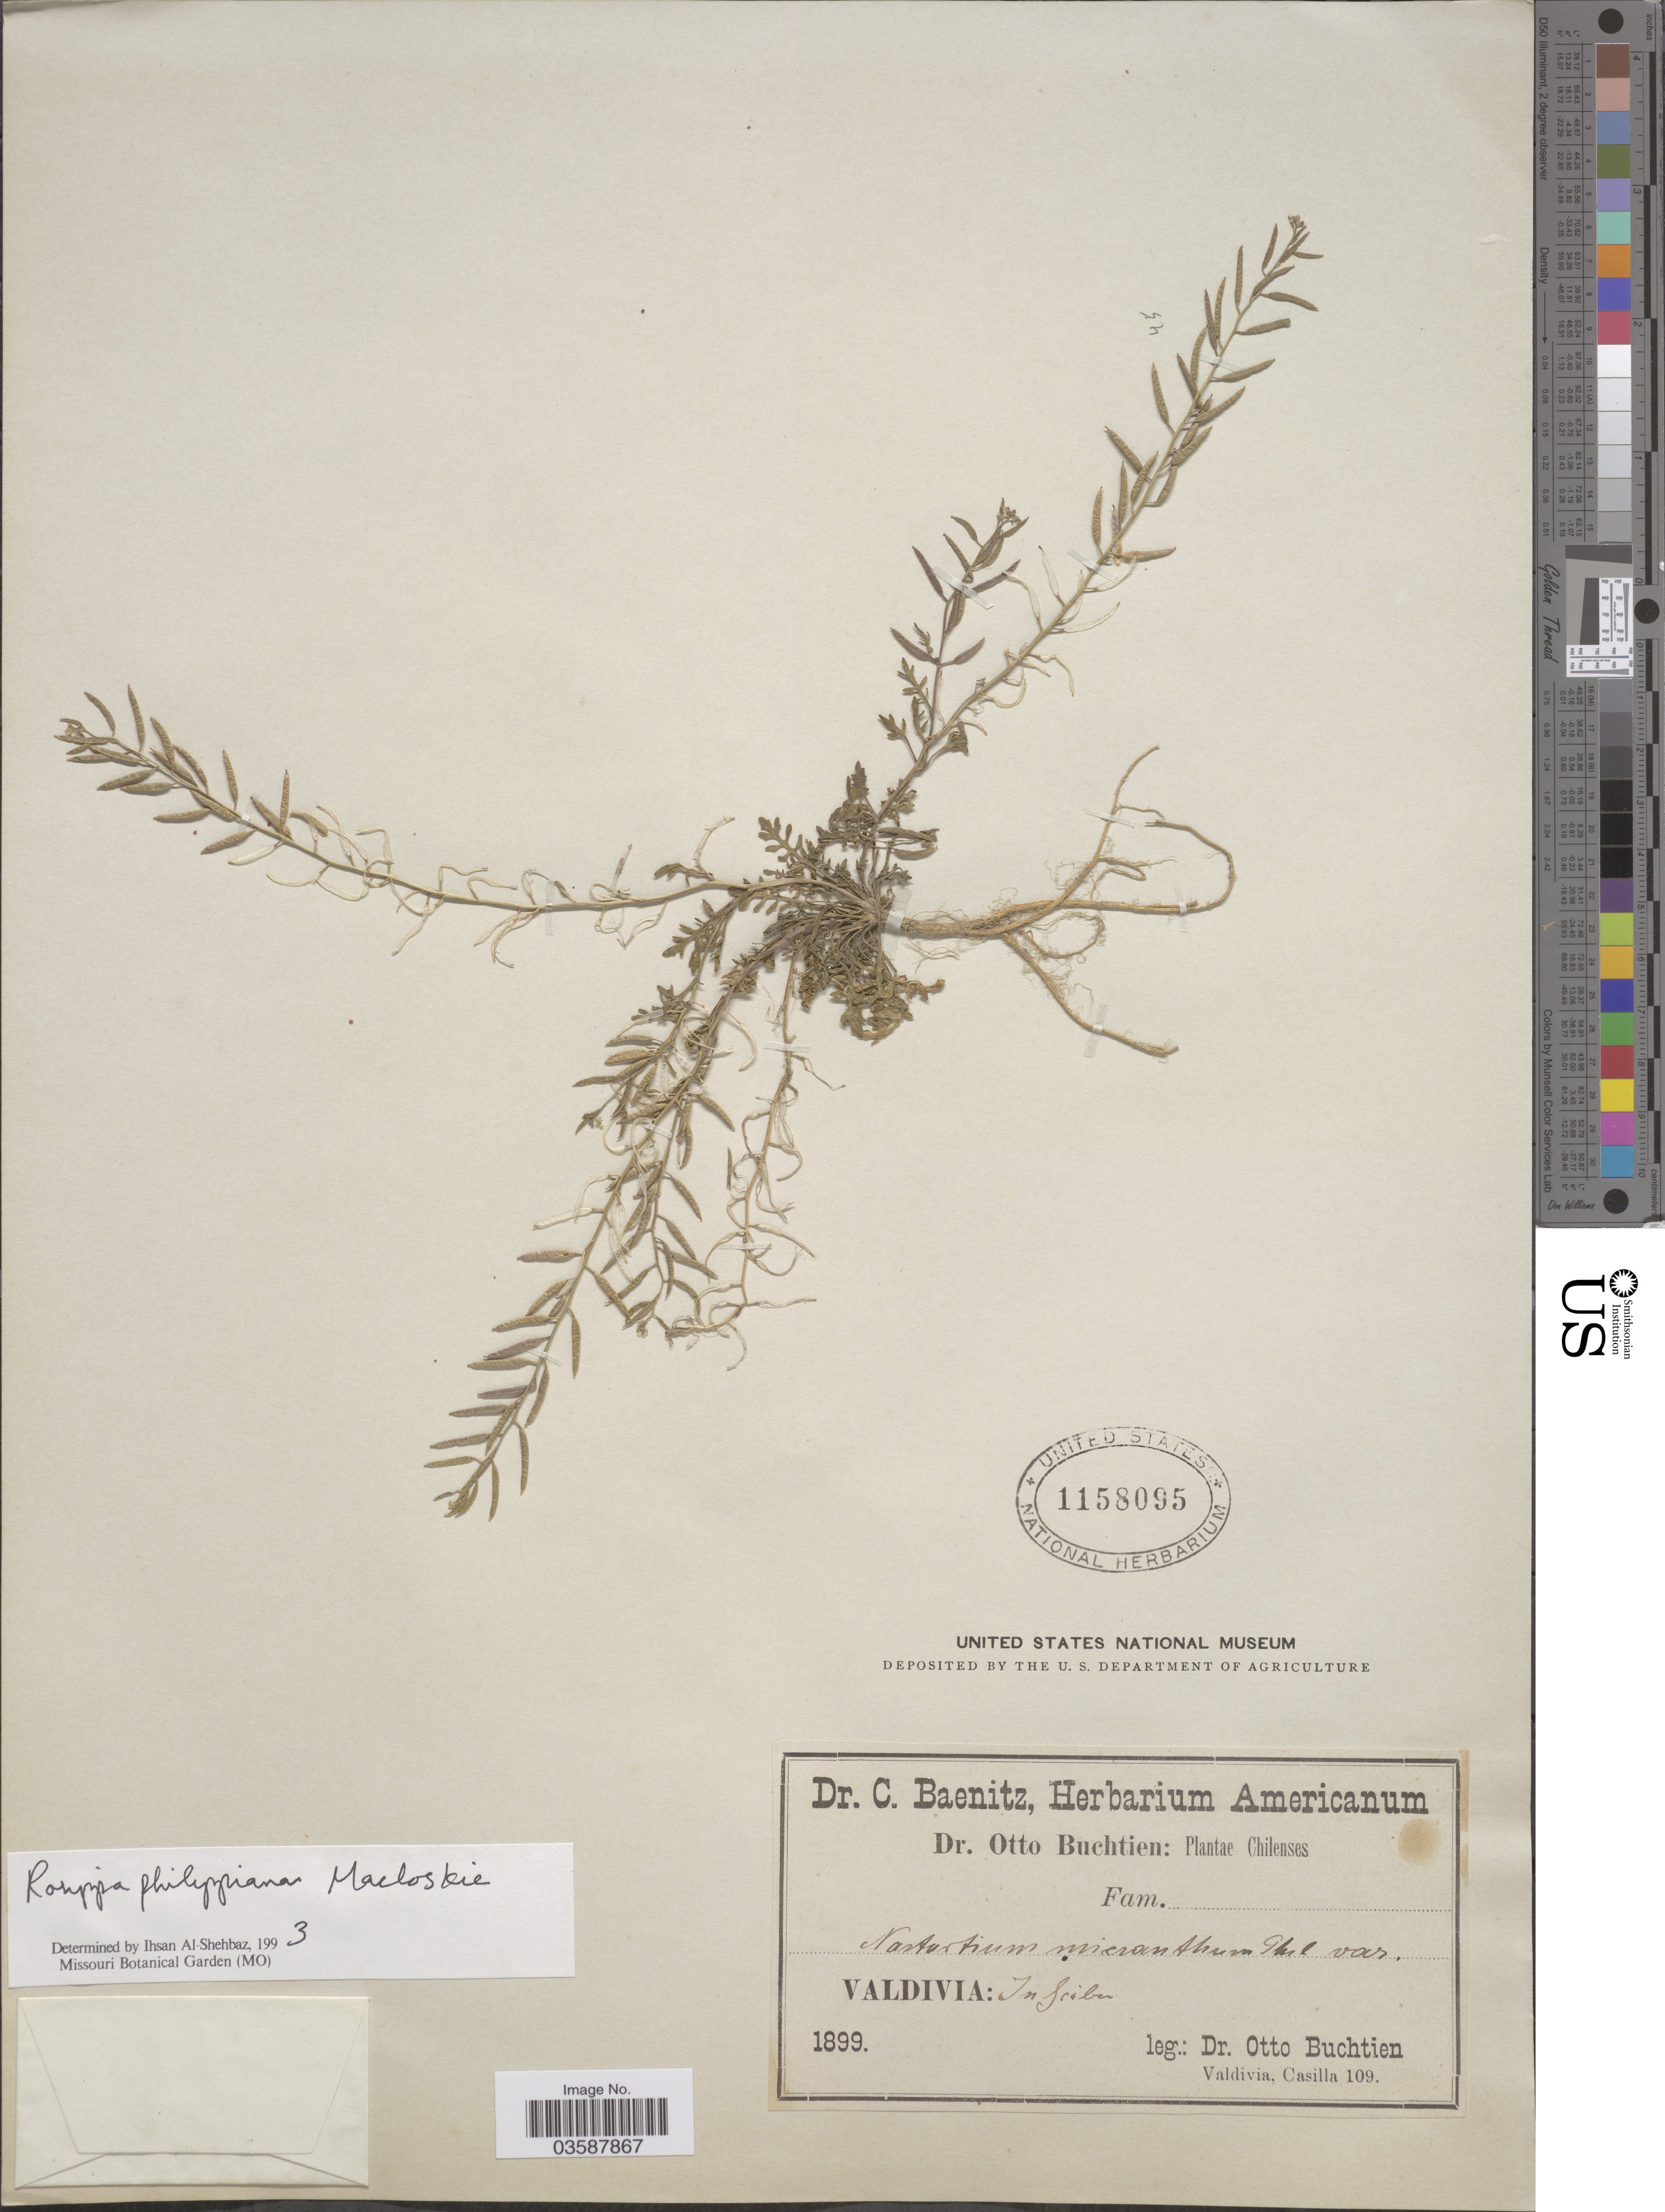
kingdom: Plantae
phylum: Tracheophyta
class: Magnoliopsida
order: Brassicales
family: Brassicaceae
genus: Rorippa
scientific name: Rorippa philippiana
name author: Macloskie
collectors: O. Buchtien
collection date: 1899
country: Chile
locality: Valdivia.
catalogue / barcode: US 1158095